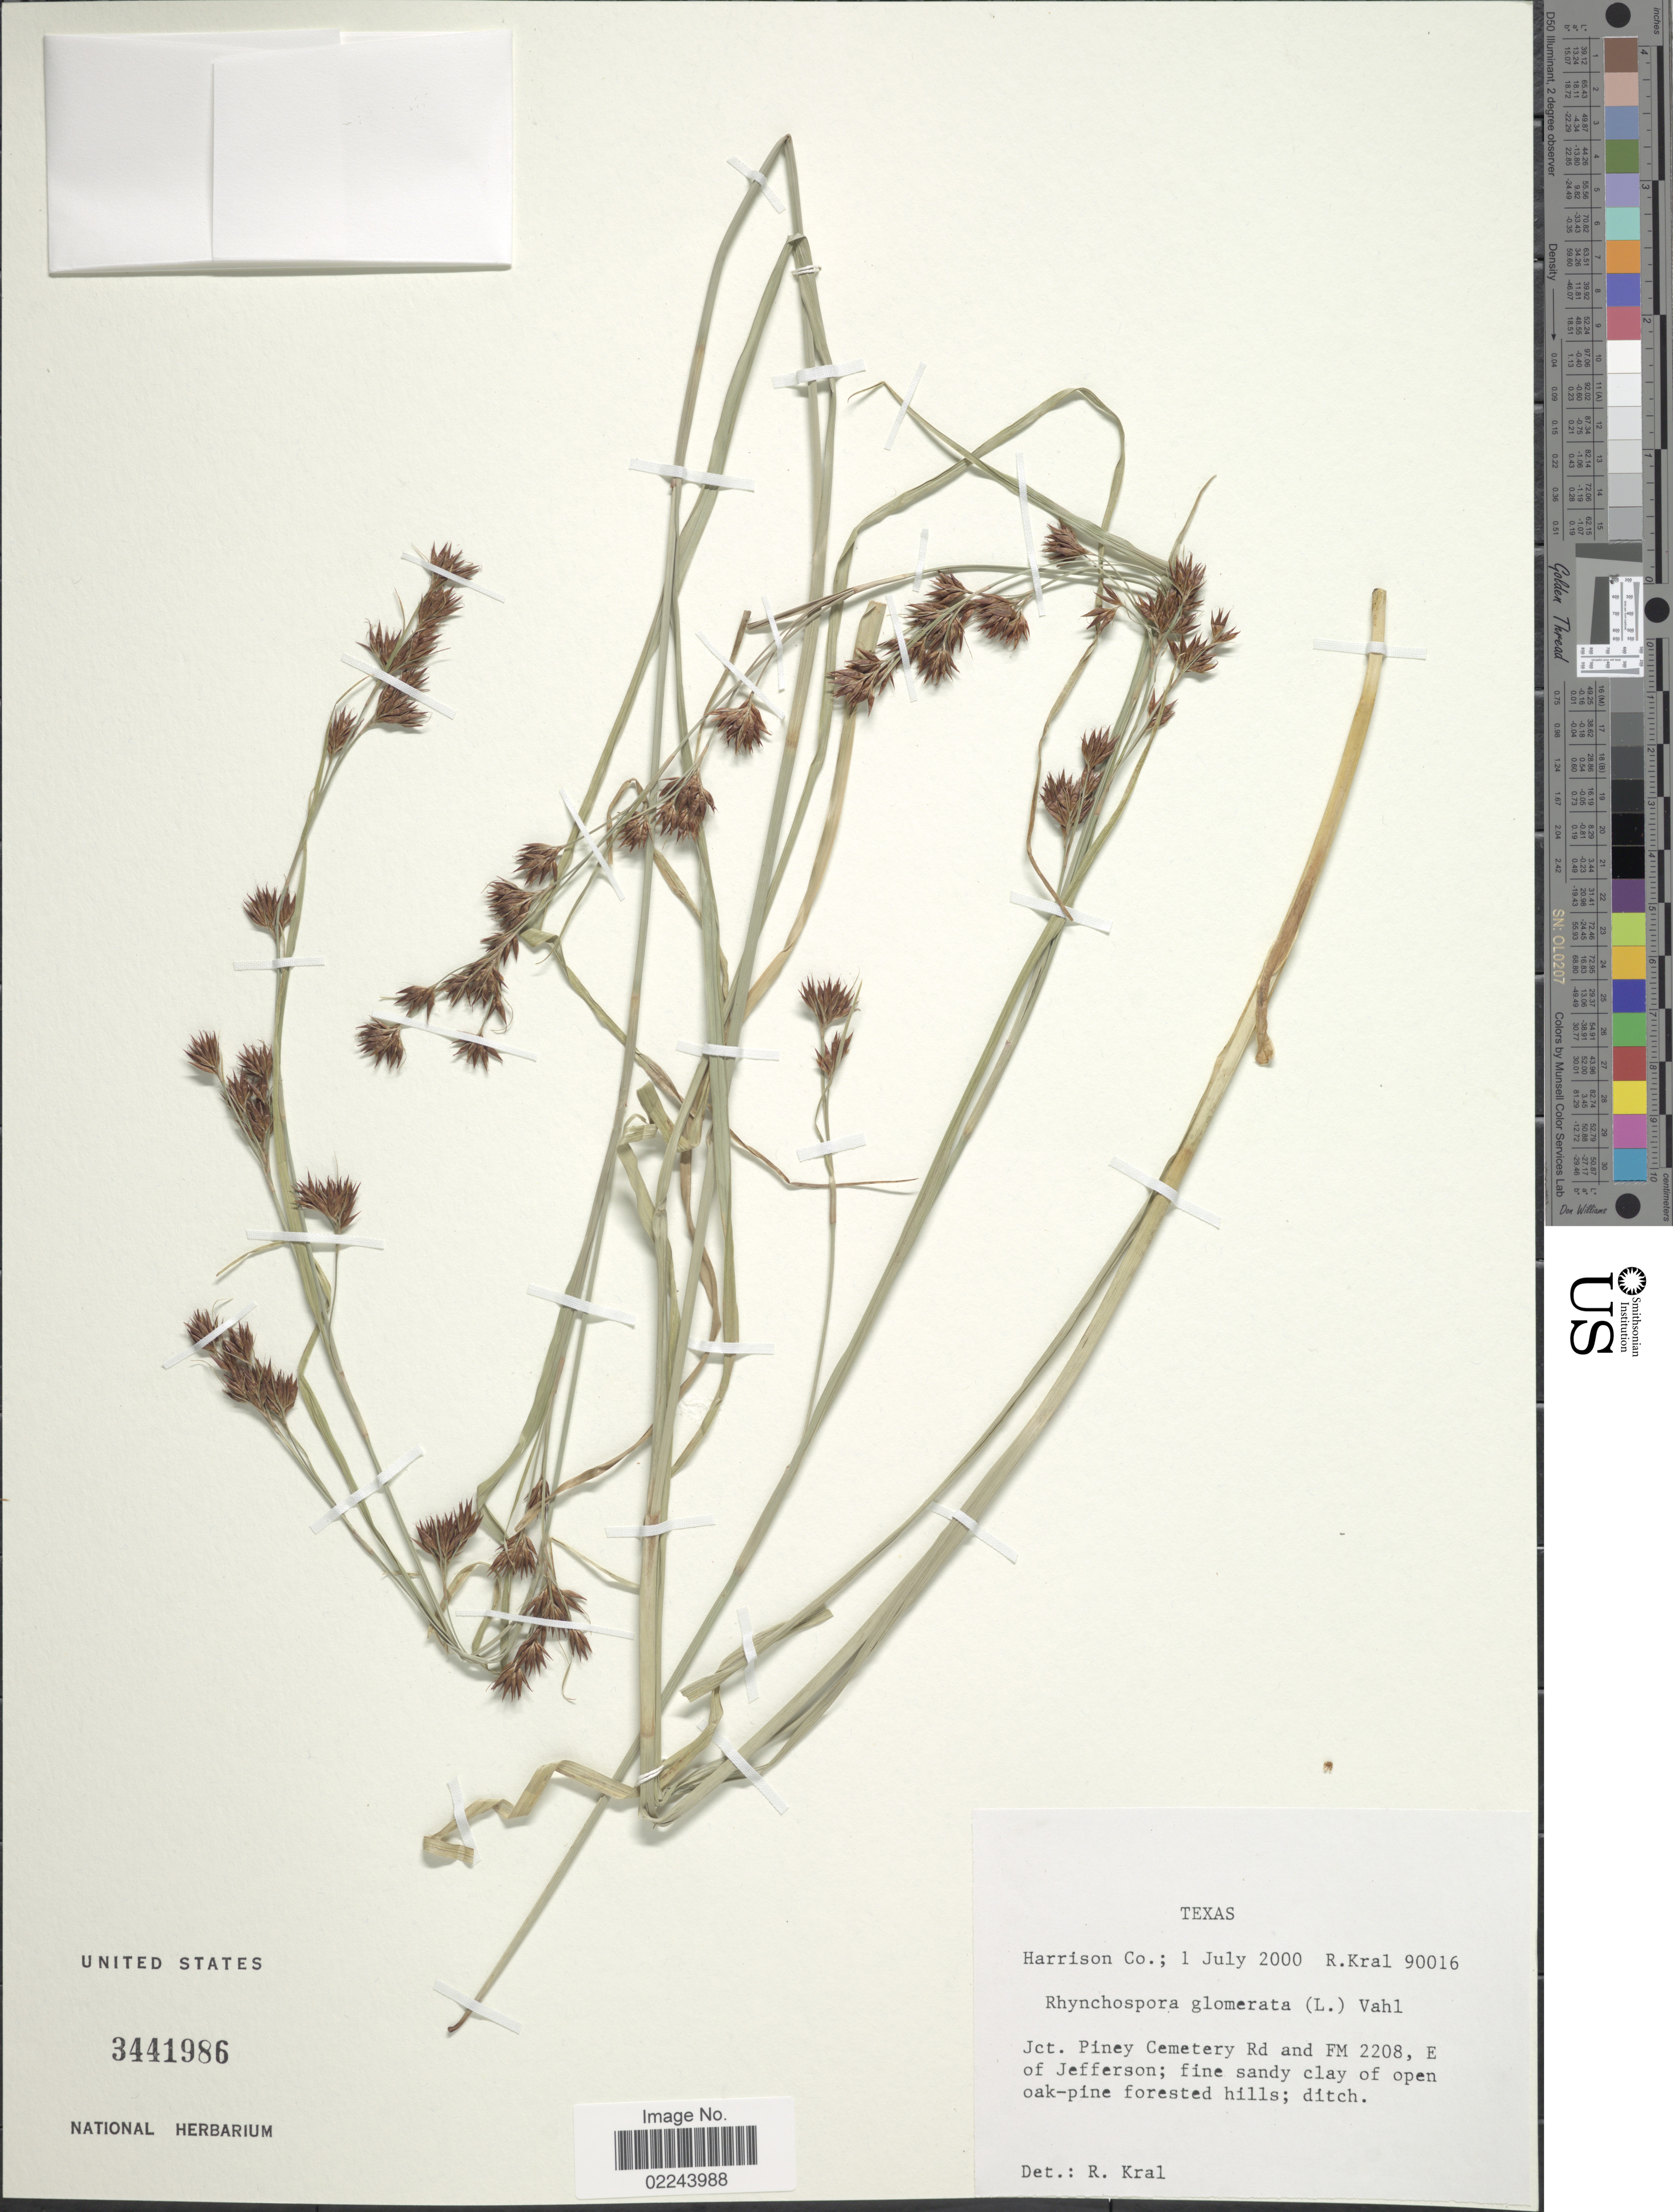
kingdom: Plantae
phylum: Tracheophyta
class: Liliopsida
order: Poales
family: Cyperaceae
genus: Rhynchospora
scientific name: Rhynchospora glomerata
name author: (L.) Vahl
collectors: R. Kral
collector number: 90016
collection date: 2000-07-01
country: United States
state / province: Texas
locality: Harrison Co, Jct Piney Cemetery Rd and FM 2208, E of Jefferson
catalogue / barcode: US 3441986